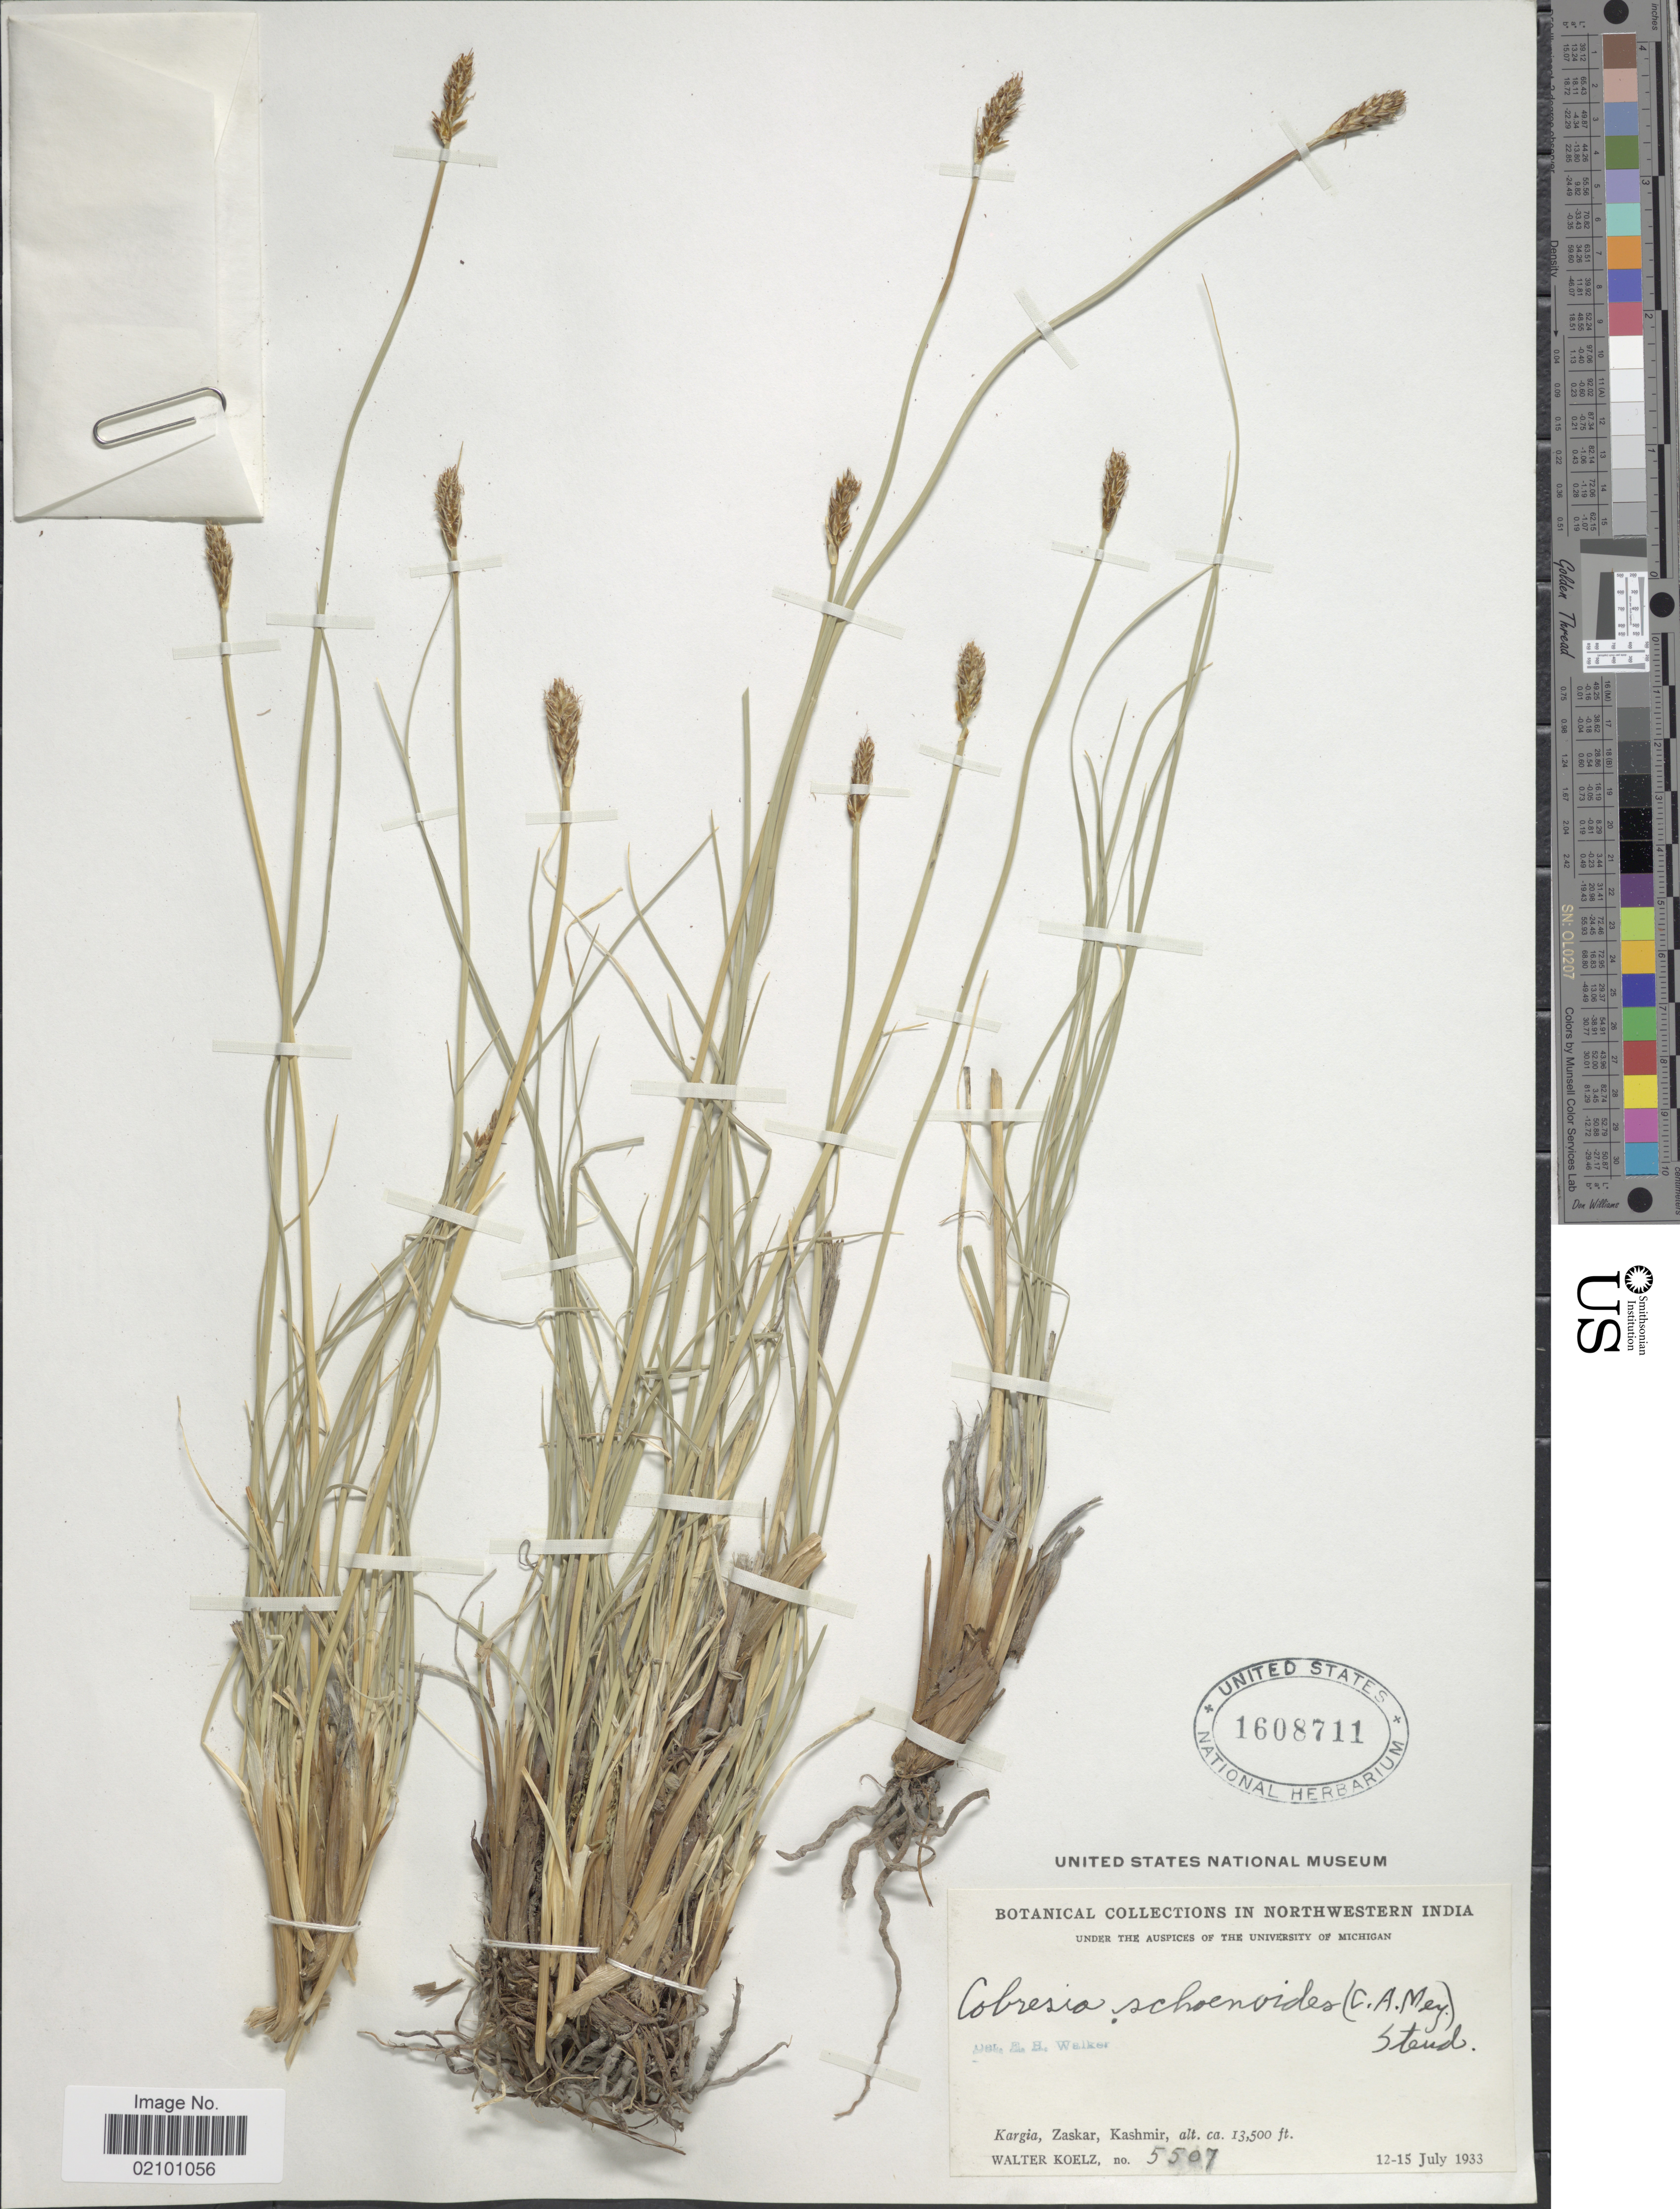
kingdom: Plantae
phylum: Tracheophyta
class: Liliopsida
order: Poales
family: Cyperaceae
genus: Carex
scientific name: Carex deasyi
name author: (C.B. Clarke) O. Yano & S.R. Zhang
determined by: Strong, M. T., (US), Smithsonian Institution - National Museum of Natural History (UNITED STATES)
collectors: W. N. Koelz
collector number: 5507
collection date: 1933-07-12/1933-07-15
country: India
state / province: Jammu and Kashmir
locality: Northwestern India, Kargia, Zaskar, Kashmir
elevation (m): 4115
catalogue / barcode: US 1608711